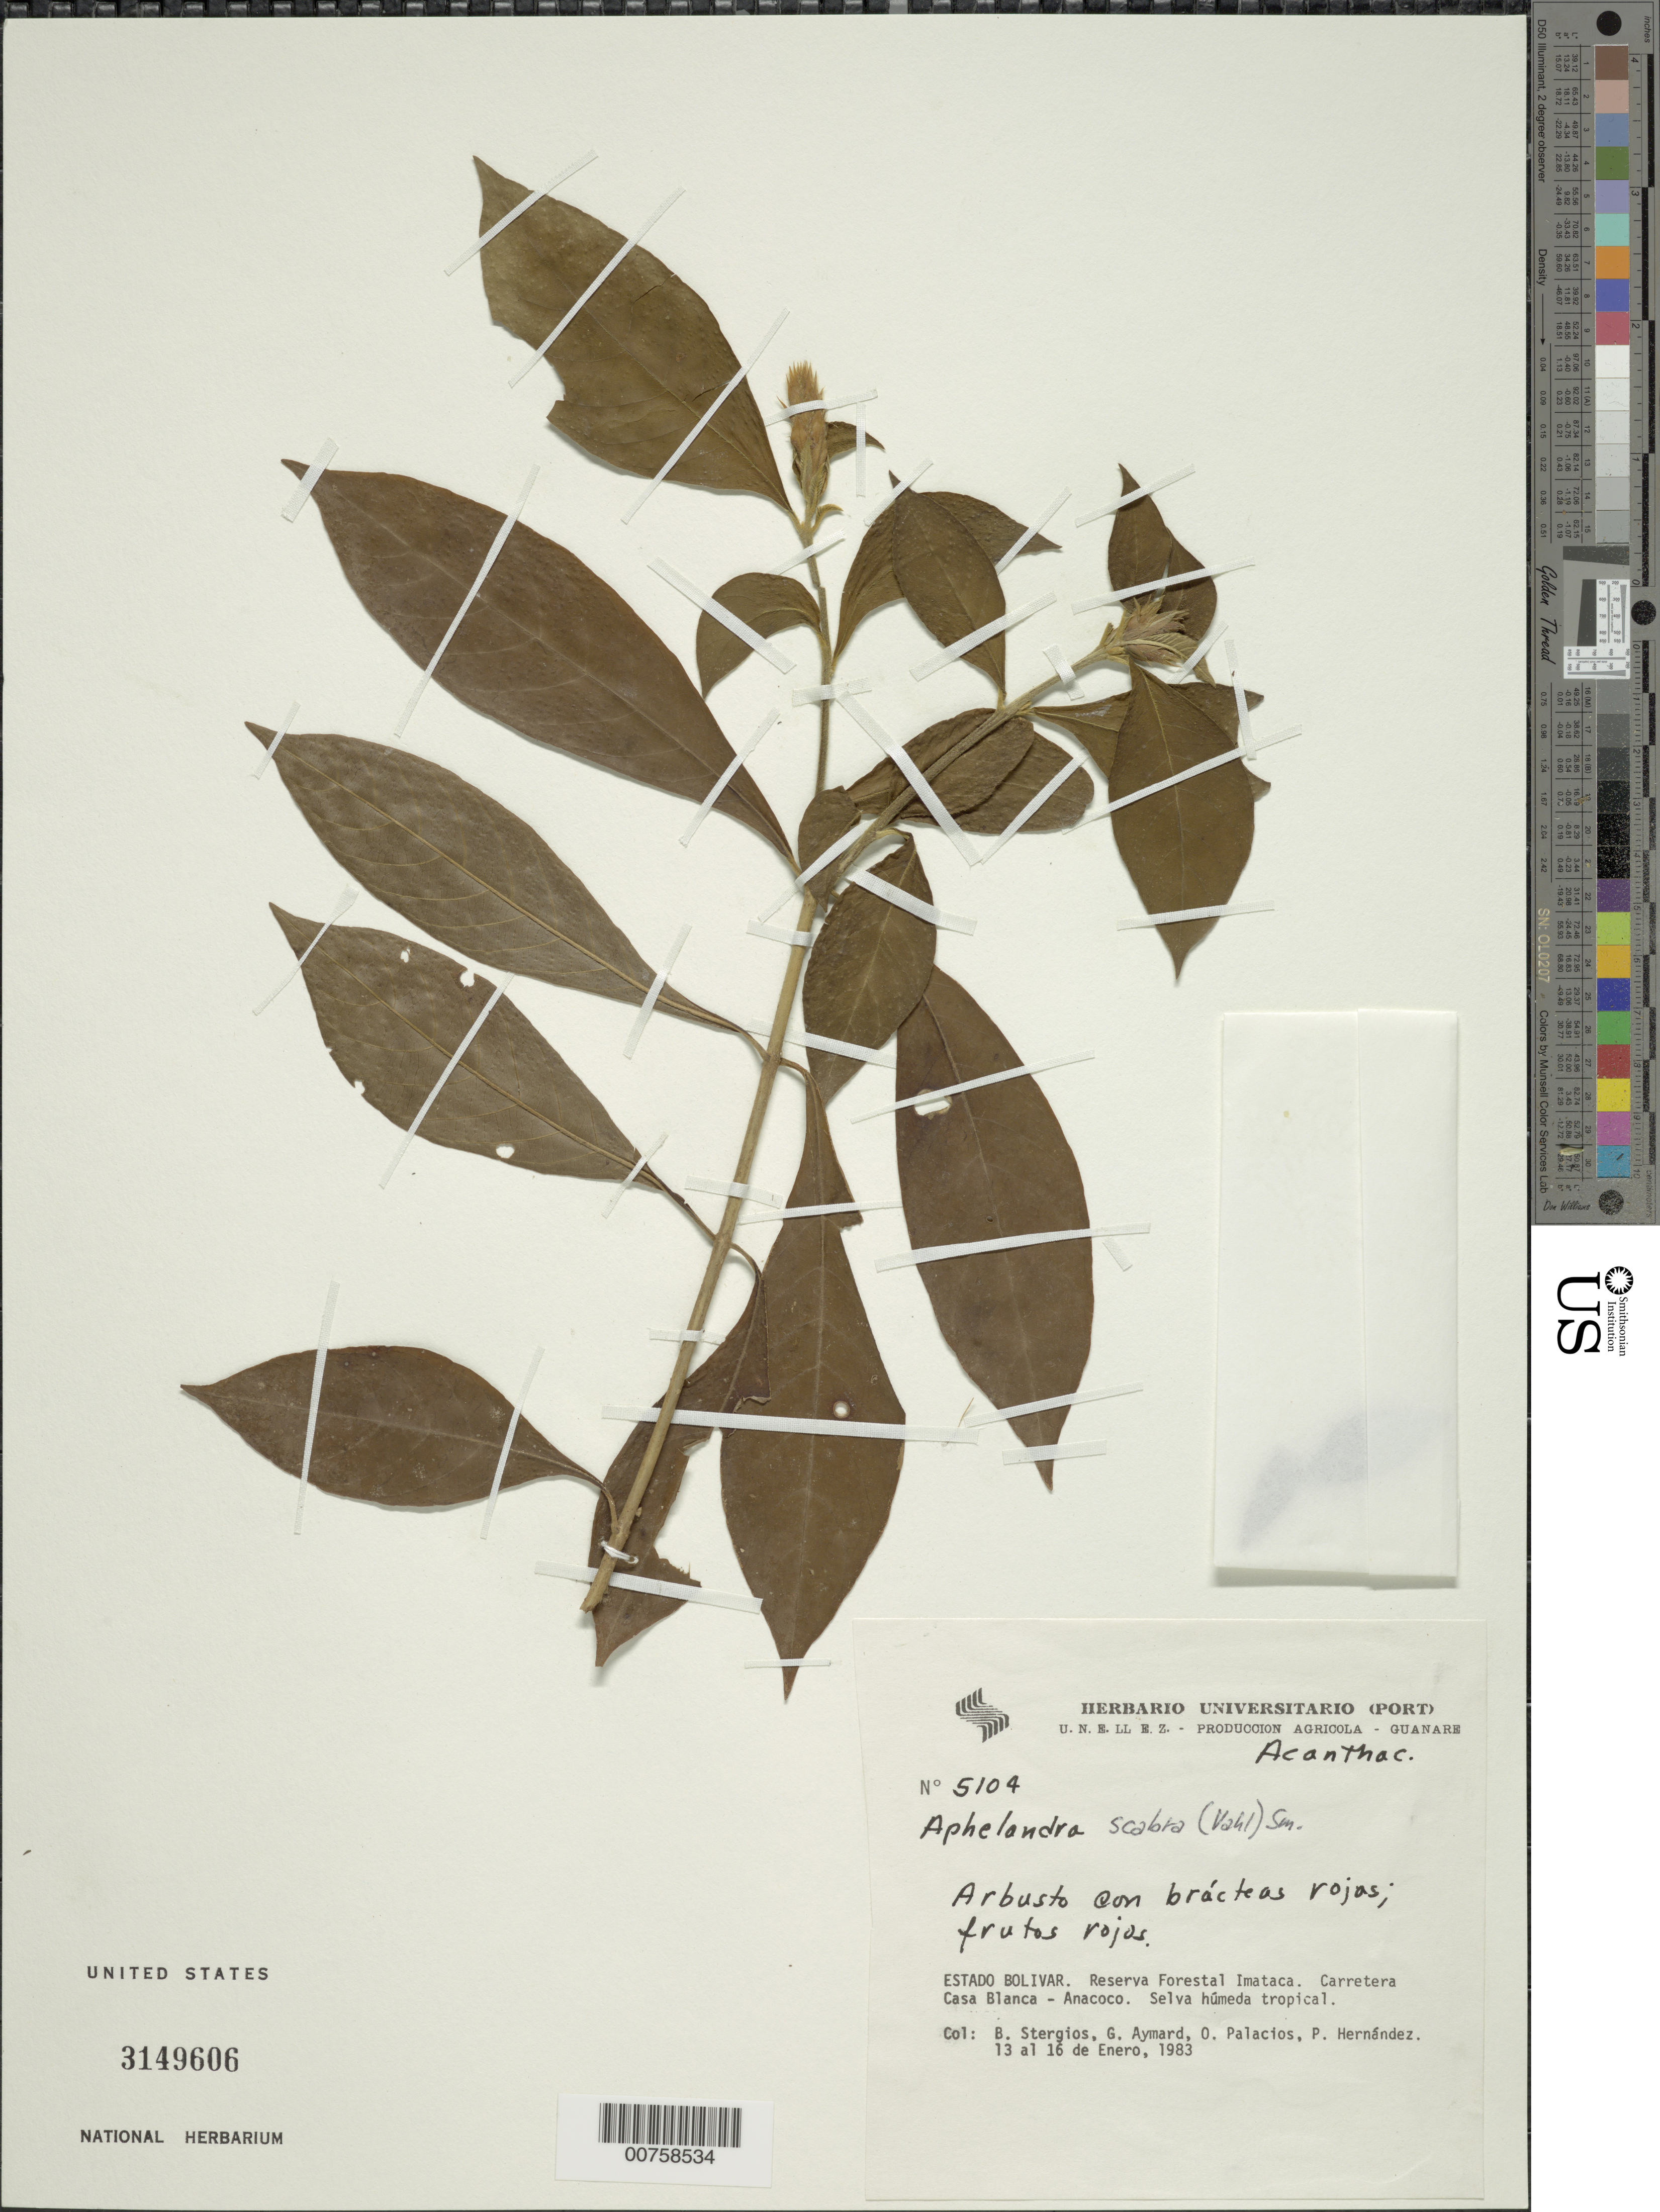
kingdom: Plantae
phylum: Tracheophyta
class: Magnoliopsida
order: Lamiales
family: Acanthaceae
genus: Aphelandra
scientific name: Aphelandra scabra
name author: (Vahl) Sm.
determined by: Wasshausen, Dieter C., (BOT), Smithsonian Institution - National Museum of Natural History (UNITED STATES)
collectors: B. G. Stergios, G. A. Aymard, O. Palacios & P. Hernández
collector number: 5104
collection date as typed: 13-Jan-83 to 16-Jan-83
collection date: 1983-01-13/1983-01-16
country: Venezuela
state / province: Bolívar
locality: Reserva Forestal Imataca, Carretera Casa Blanca - Anacoco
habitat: Tropical wet forest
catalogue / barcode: US 3149606